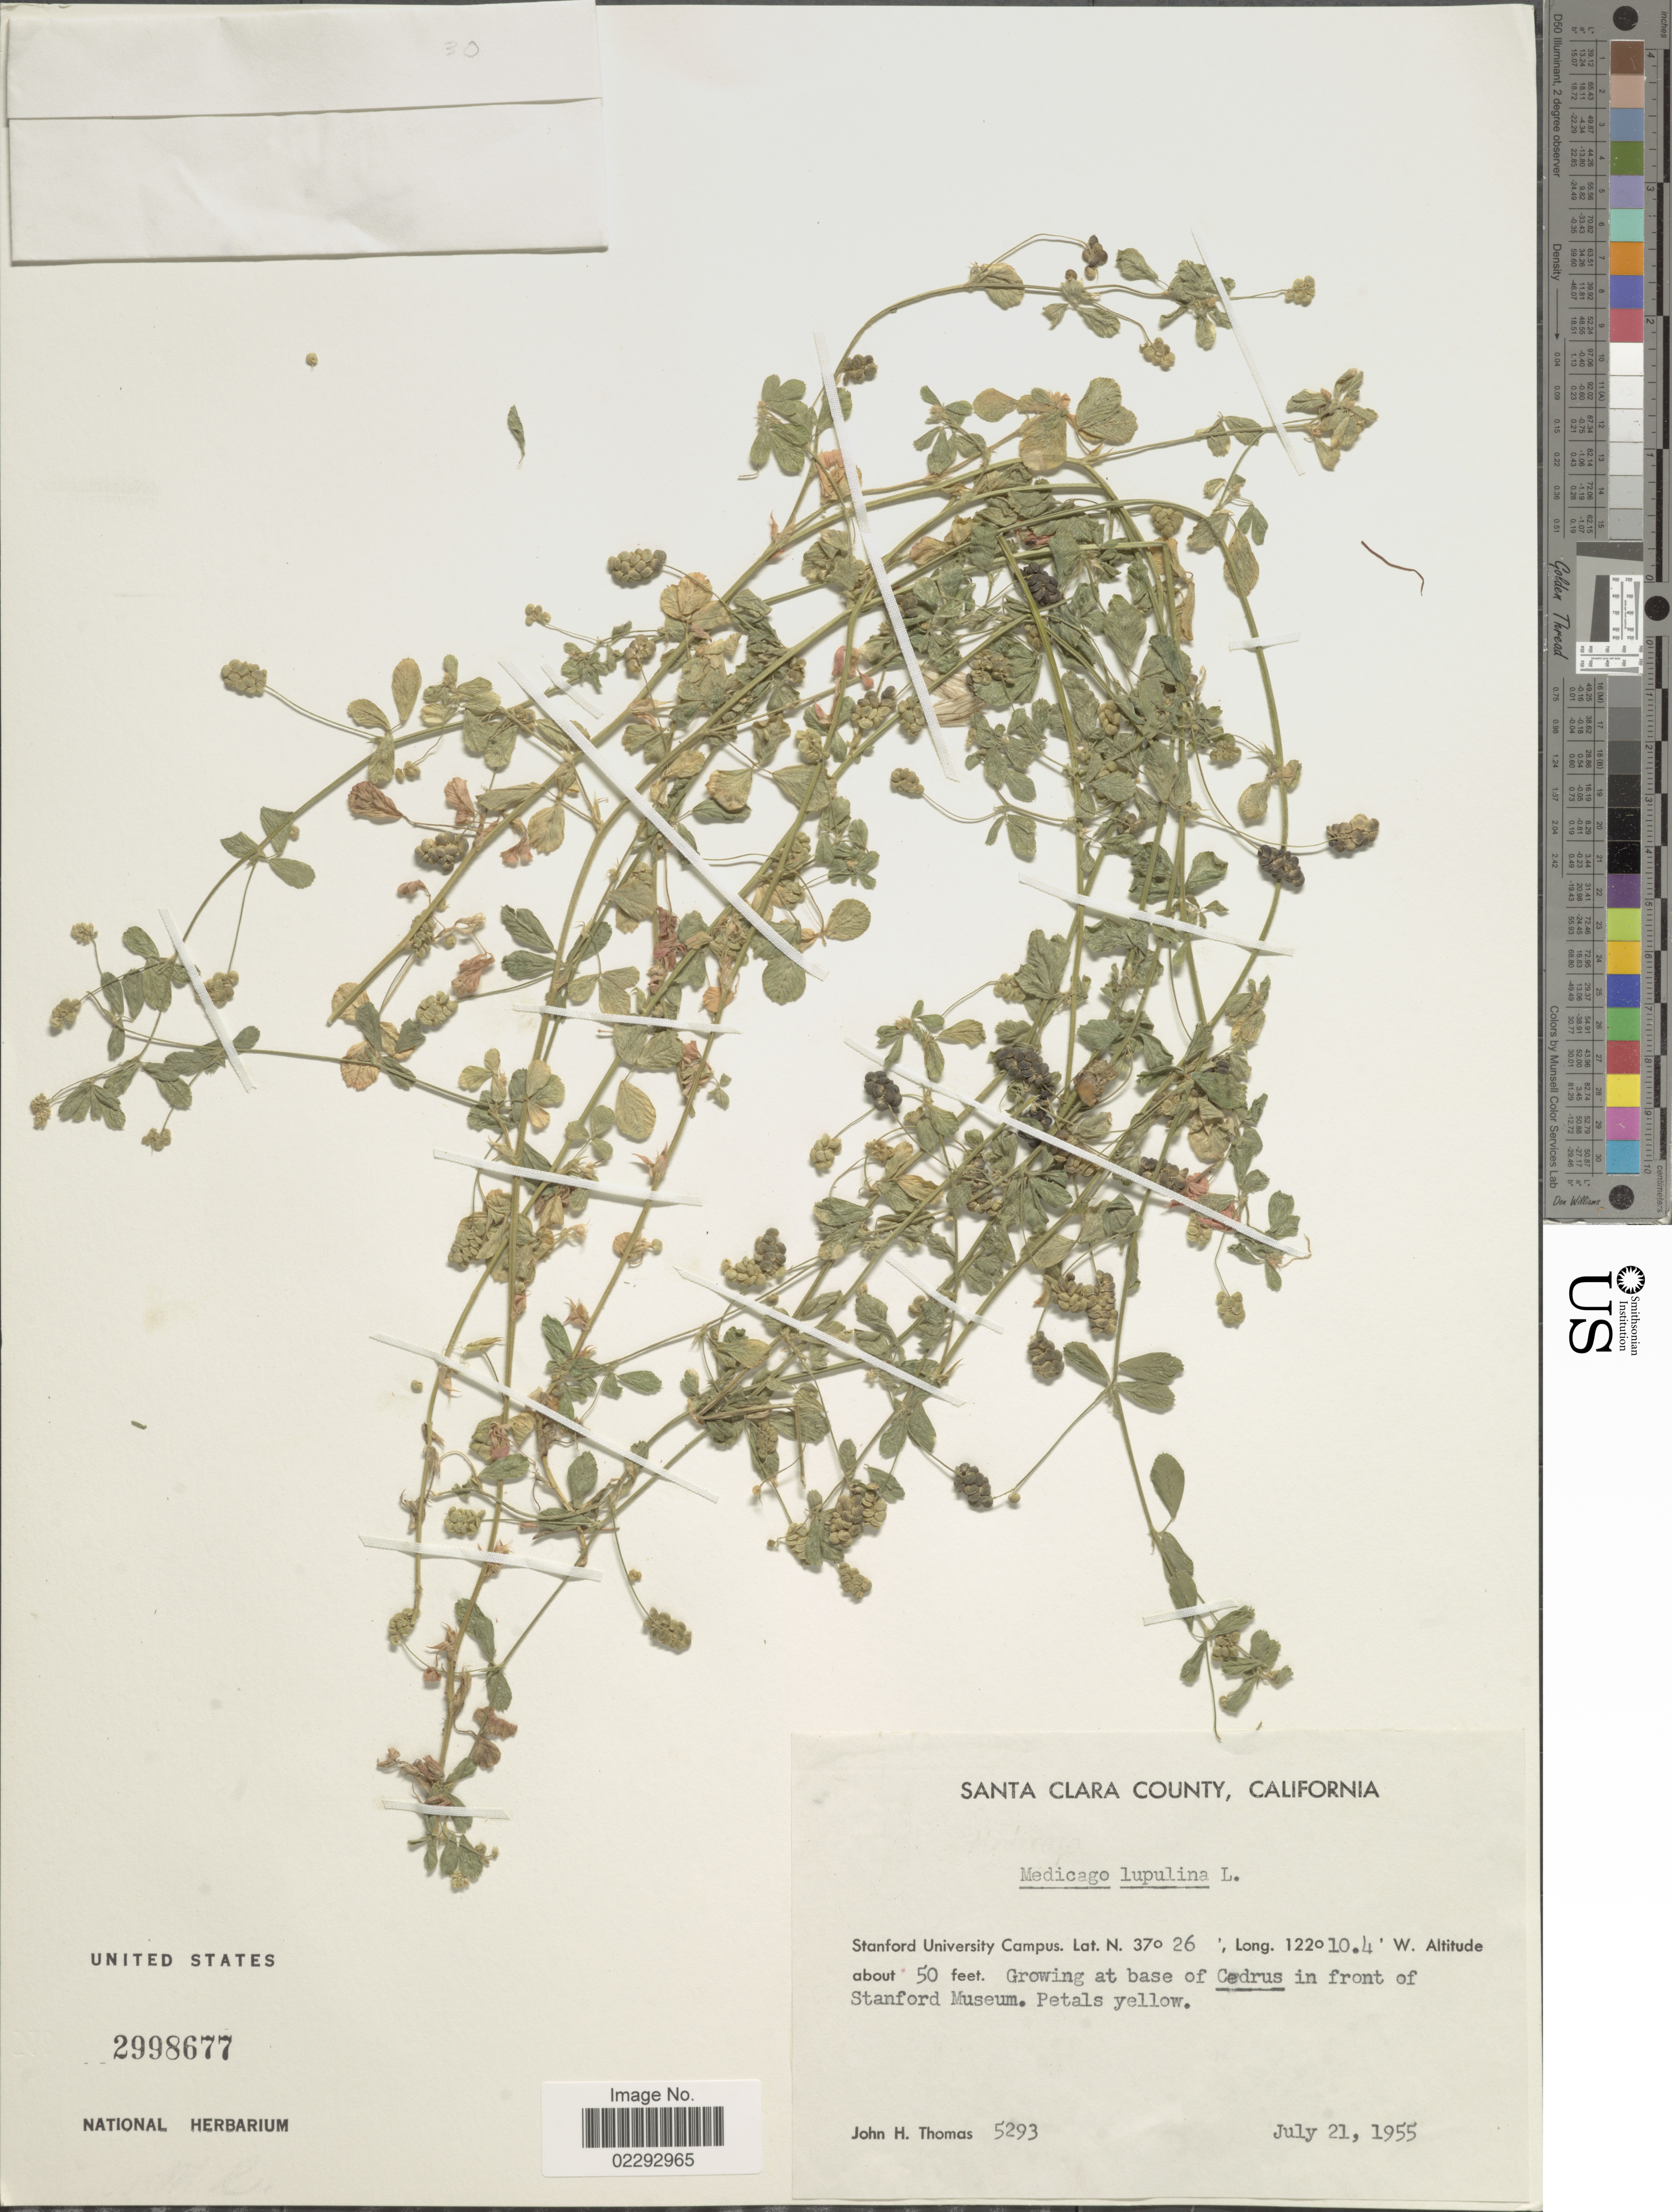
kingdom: Plantae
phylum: Tracheophyta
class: Magnoliopsida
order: Fabales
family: Fabaceae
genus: Medicago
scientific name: Medicago lupulina var. lupulina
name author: L.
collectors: J. H. Thomas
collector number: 5293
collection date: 1955-07-21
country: United States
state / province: California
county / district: Santa Clara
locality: Santa Clara, California. Stanford University Campus.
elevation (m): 15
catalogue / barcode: US 2998677